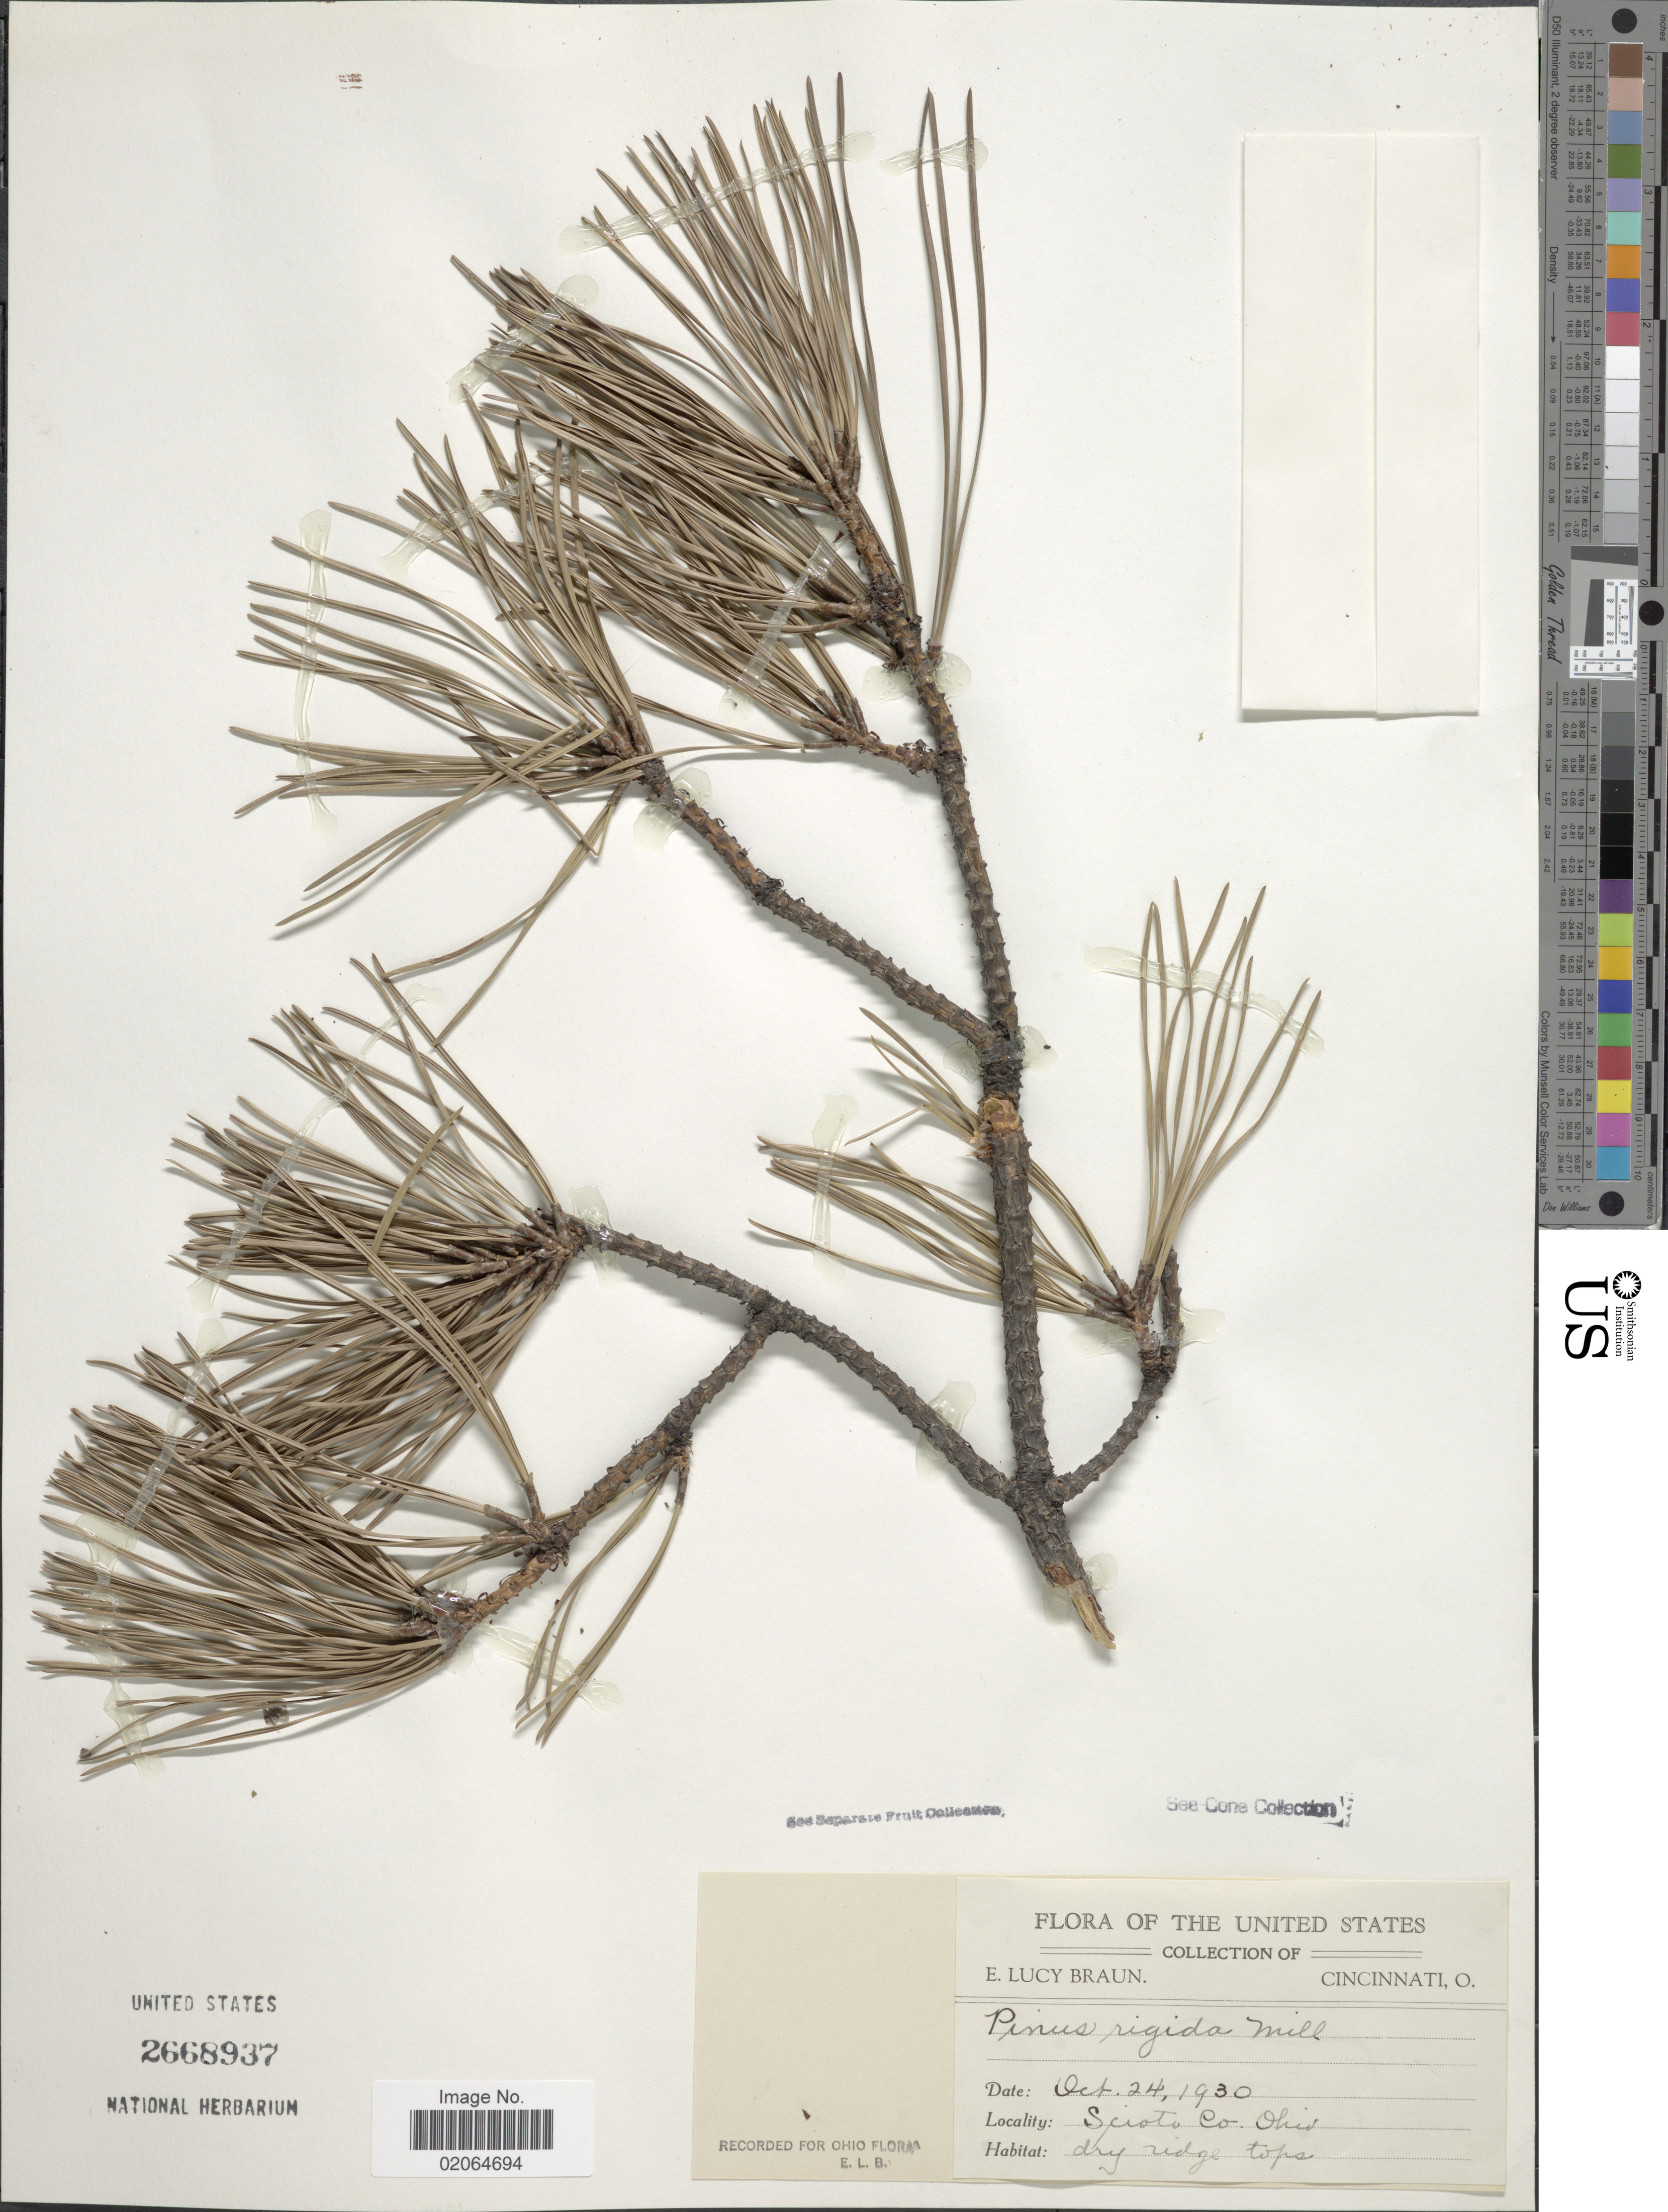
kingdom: Plantae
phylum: Tracheophyta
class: Pinopsida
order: Pinales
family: Pinaceae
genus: Pinus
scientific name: Pinus rigida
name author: Mill.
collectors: E. L. Braun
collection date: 1930-10-24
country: United States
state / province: Ohio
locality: Scioto Co.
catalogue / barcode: US 2668937